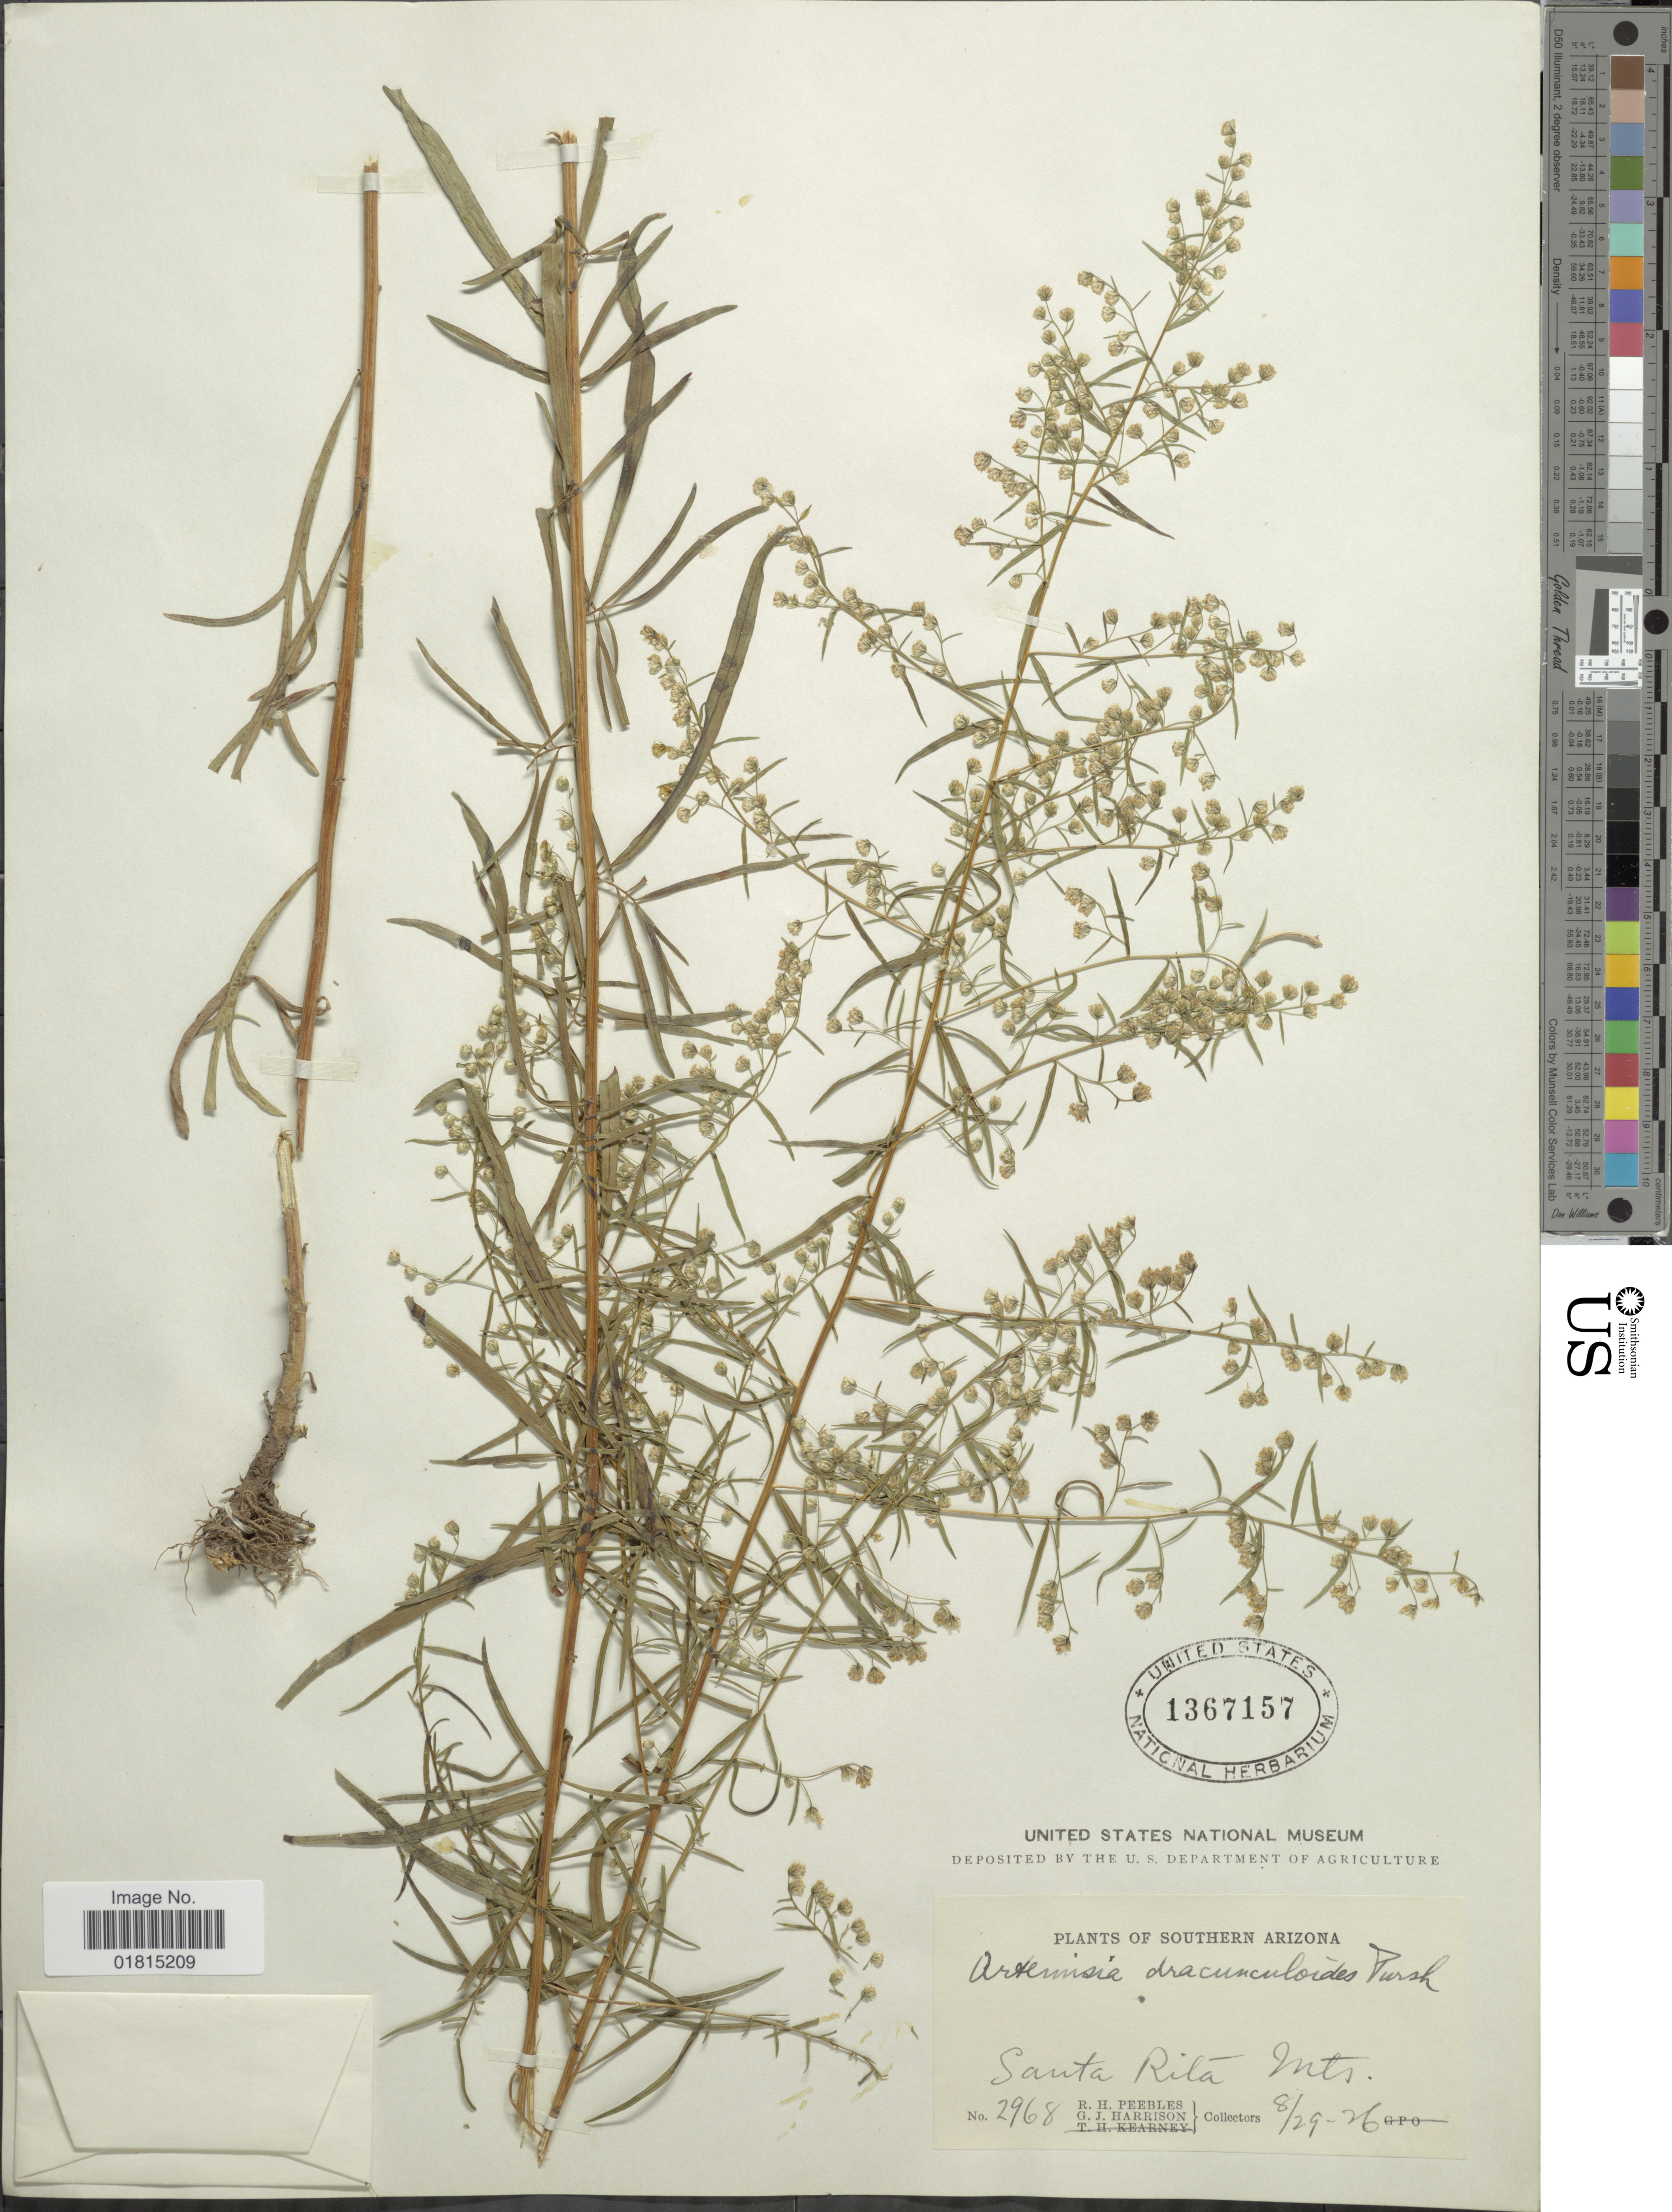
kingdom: Plantae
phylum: Tracheophyta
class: Magnoliopsida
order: Asterales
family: Asteraceae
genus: Artemisia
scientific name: Artemisia dracunculoides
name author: Pursh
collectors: R. H. Peebles & G. J. Harrison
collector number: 2968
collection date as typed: Transcribed d/m/y: 29/8/26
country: United States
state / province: Arizona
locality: Southern Arizona. Santa Rita Mts.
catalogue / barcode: US 1367157